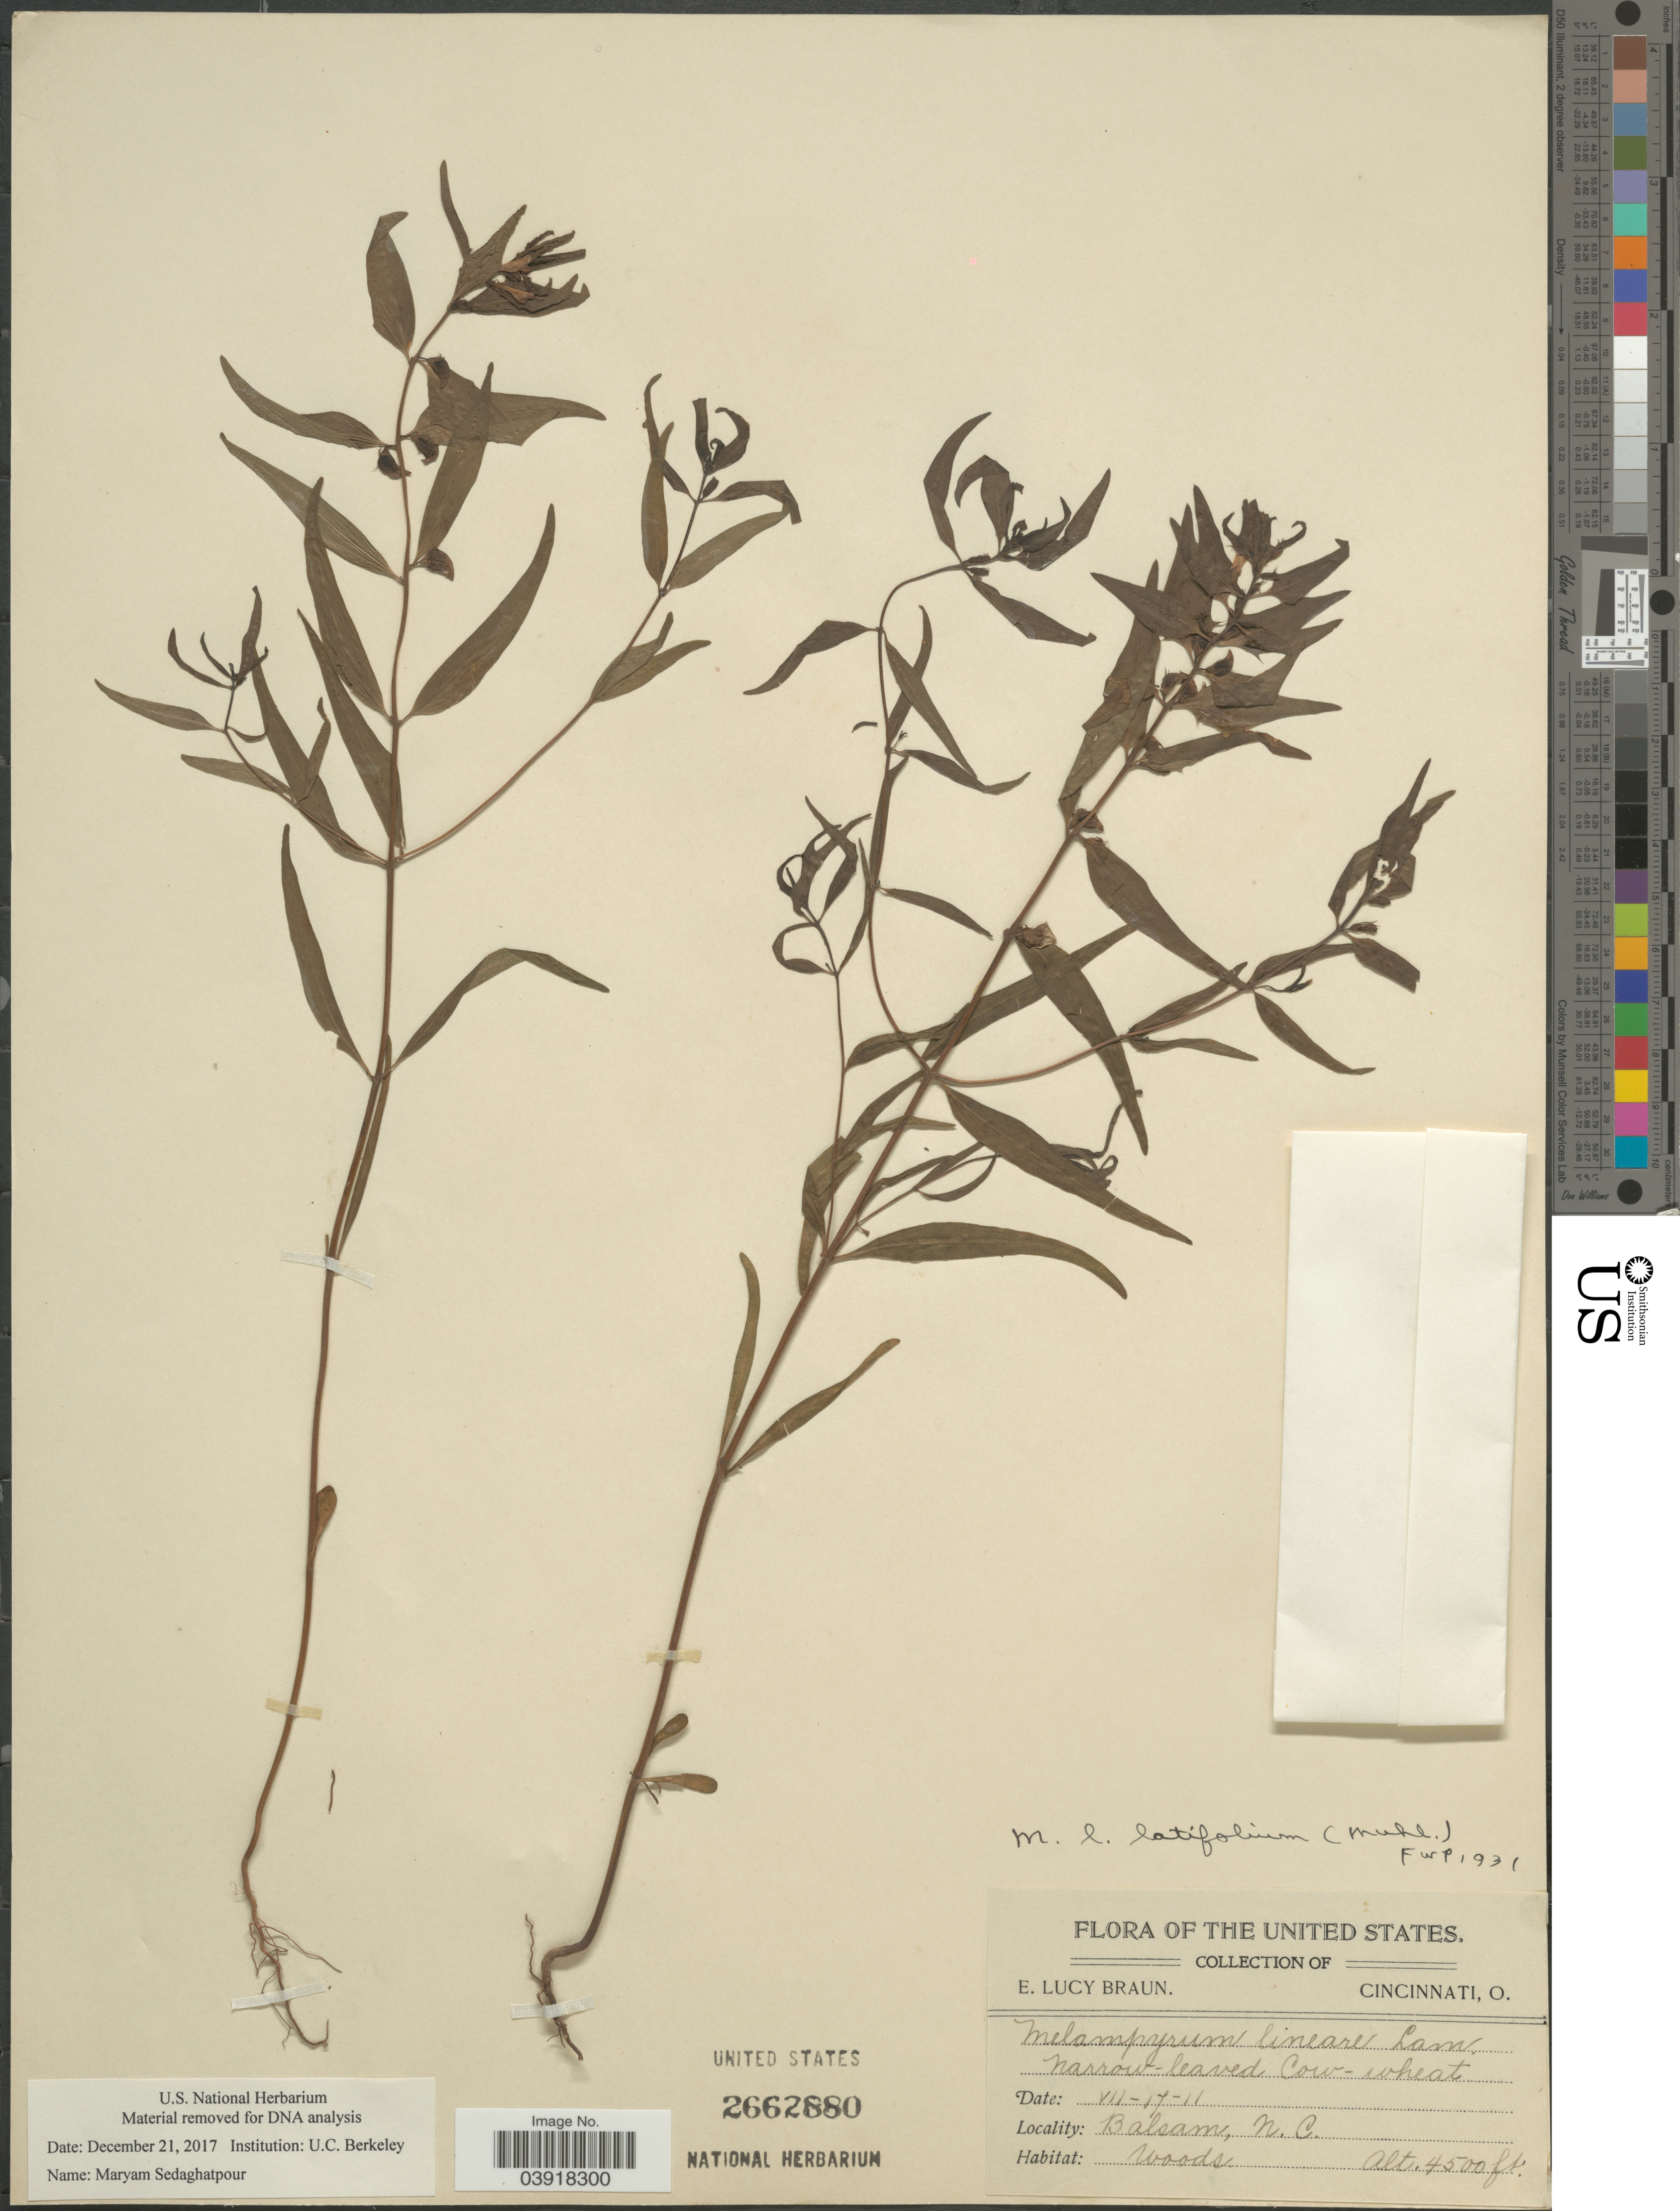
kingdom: Plantae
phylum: Tracheophyta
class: Magnoliopsida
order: Lamiales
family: Orobanchaceae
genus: Melampyrum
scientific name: Melampyrum lineare var. latifolium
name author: (Muhl.) P. Beauv.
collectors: E. L. Braun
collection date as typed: Transcribed d/m/y: 17/7/11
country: United States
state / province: North Carolina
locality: Balsam.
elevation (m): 1372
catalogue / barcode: US 2662880